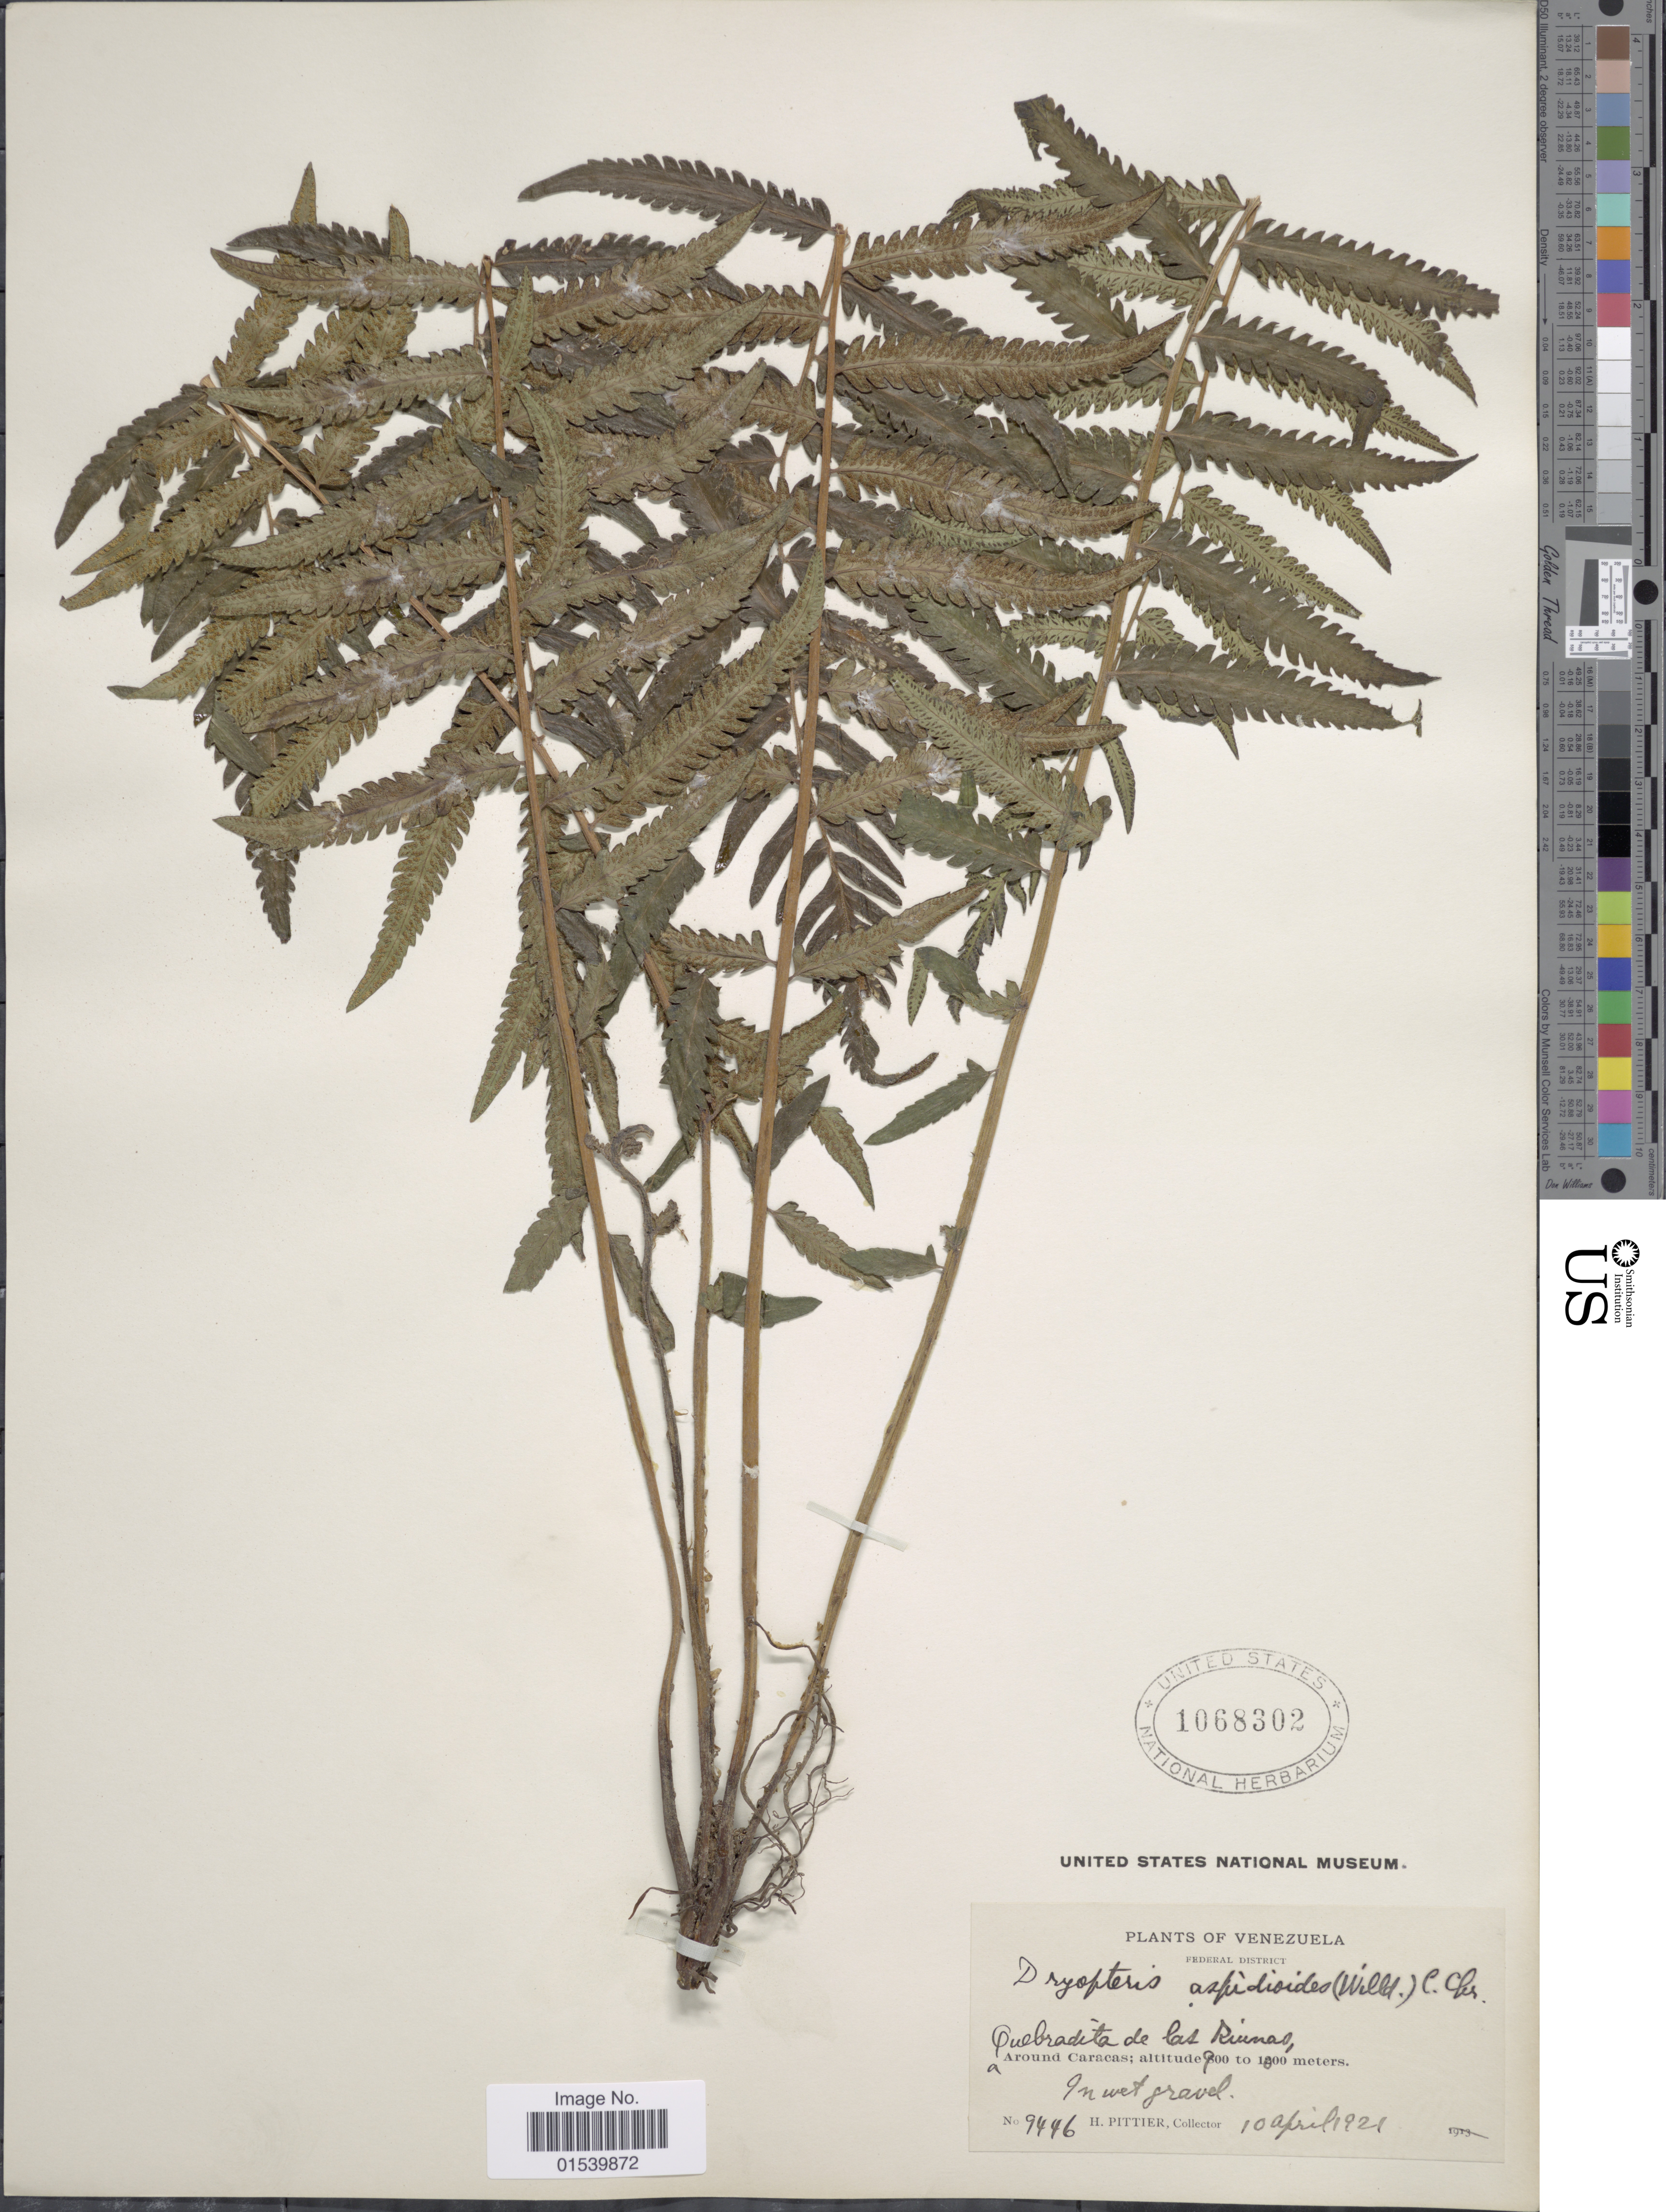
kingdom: Plantae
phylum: Tracheophyta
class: Polypodiopsida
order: Polypodiales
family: Thelypteridaceae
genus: Amauropelta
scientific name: Amauropelta aspidioides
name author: (Willd.) Pic. Serm.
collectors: H. F. Pittier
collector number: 9446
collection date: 1921-04-10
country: Venezuela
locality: Federal District, Quebradita de las Ruinas, Around Caracas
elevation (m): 900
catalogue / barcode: US 1068302